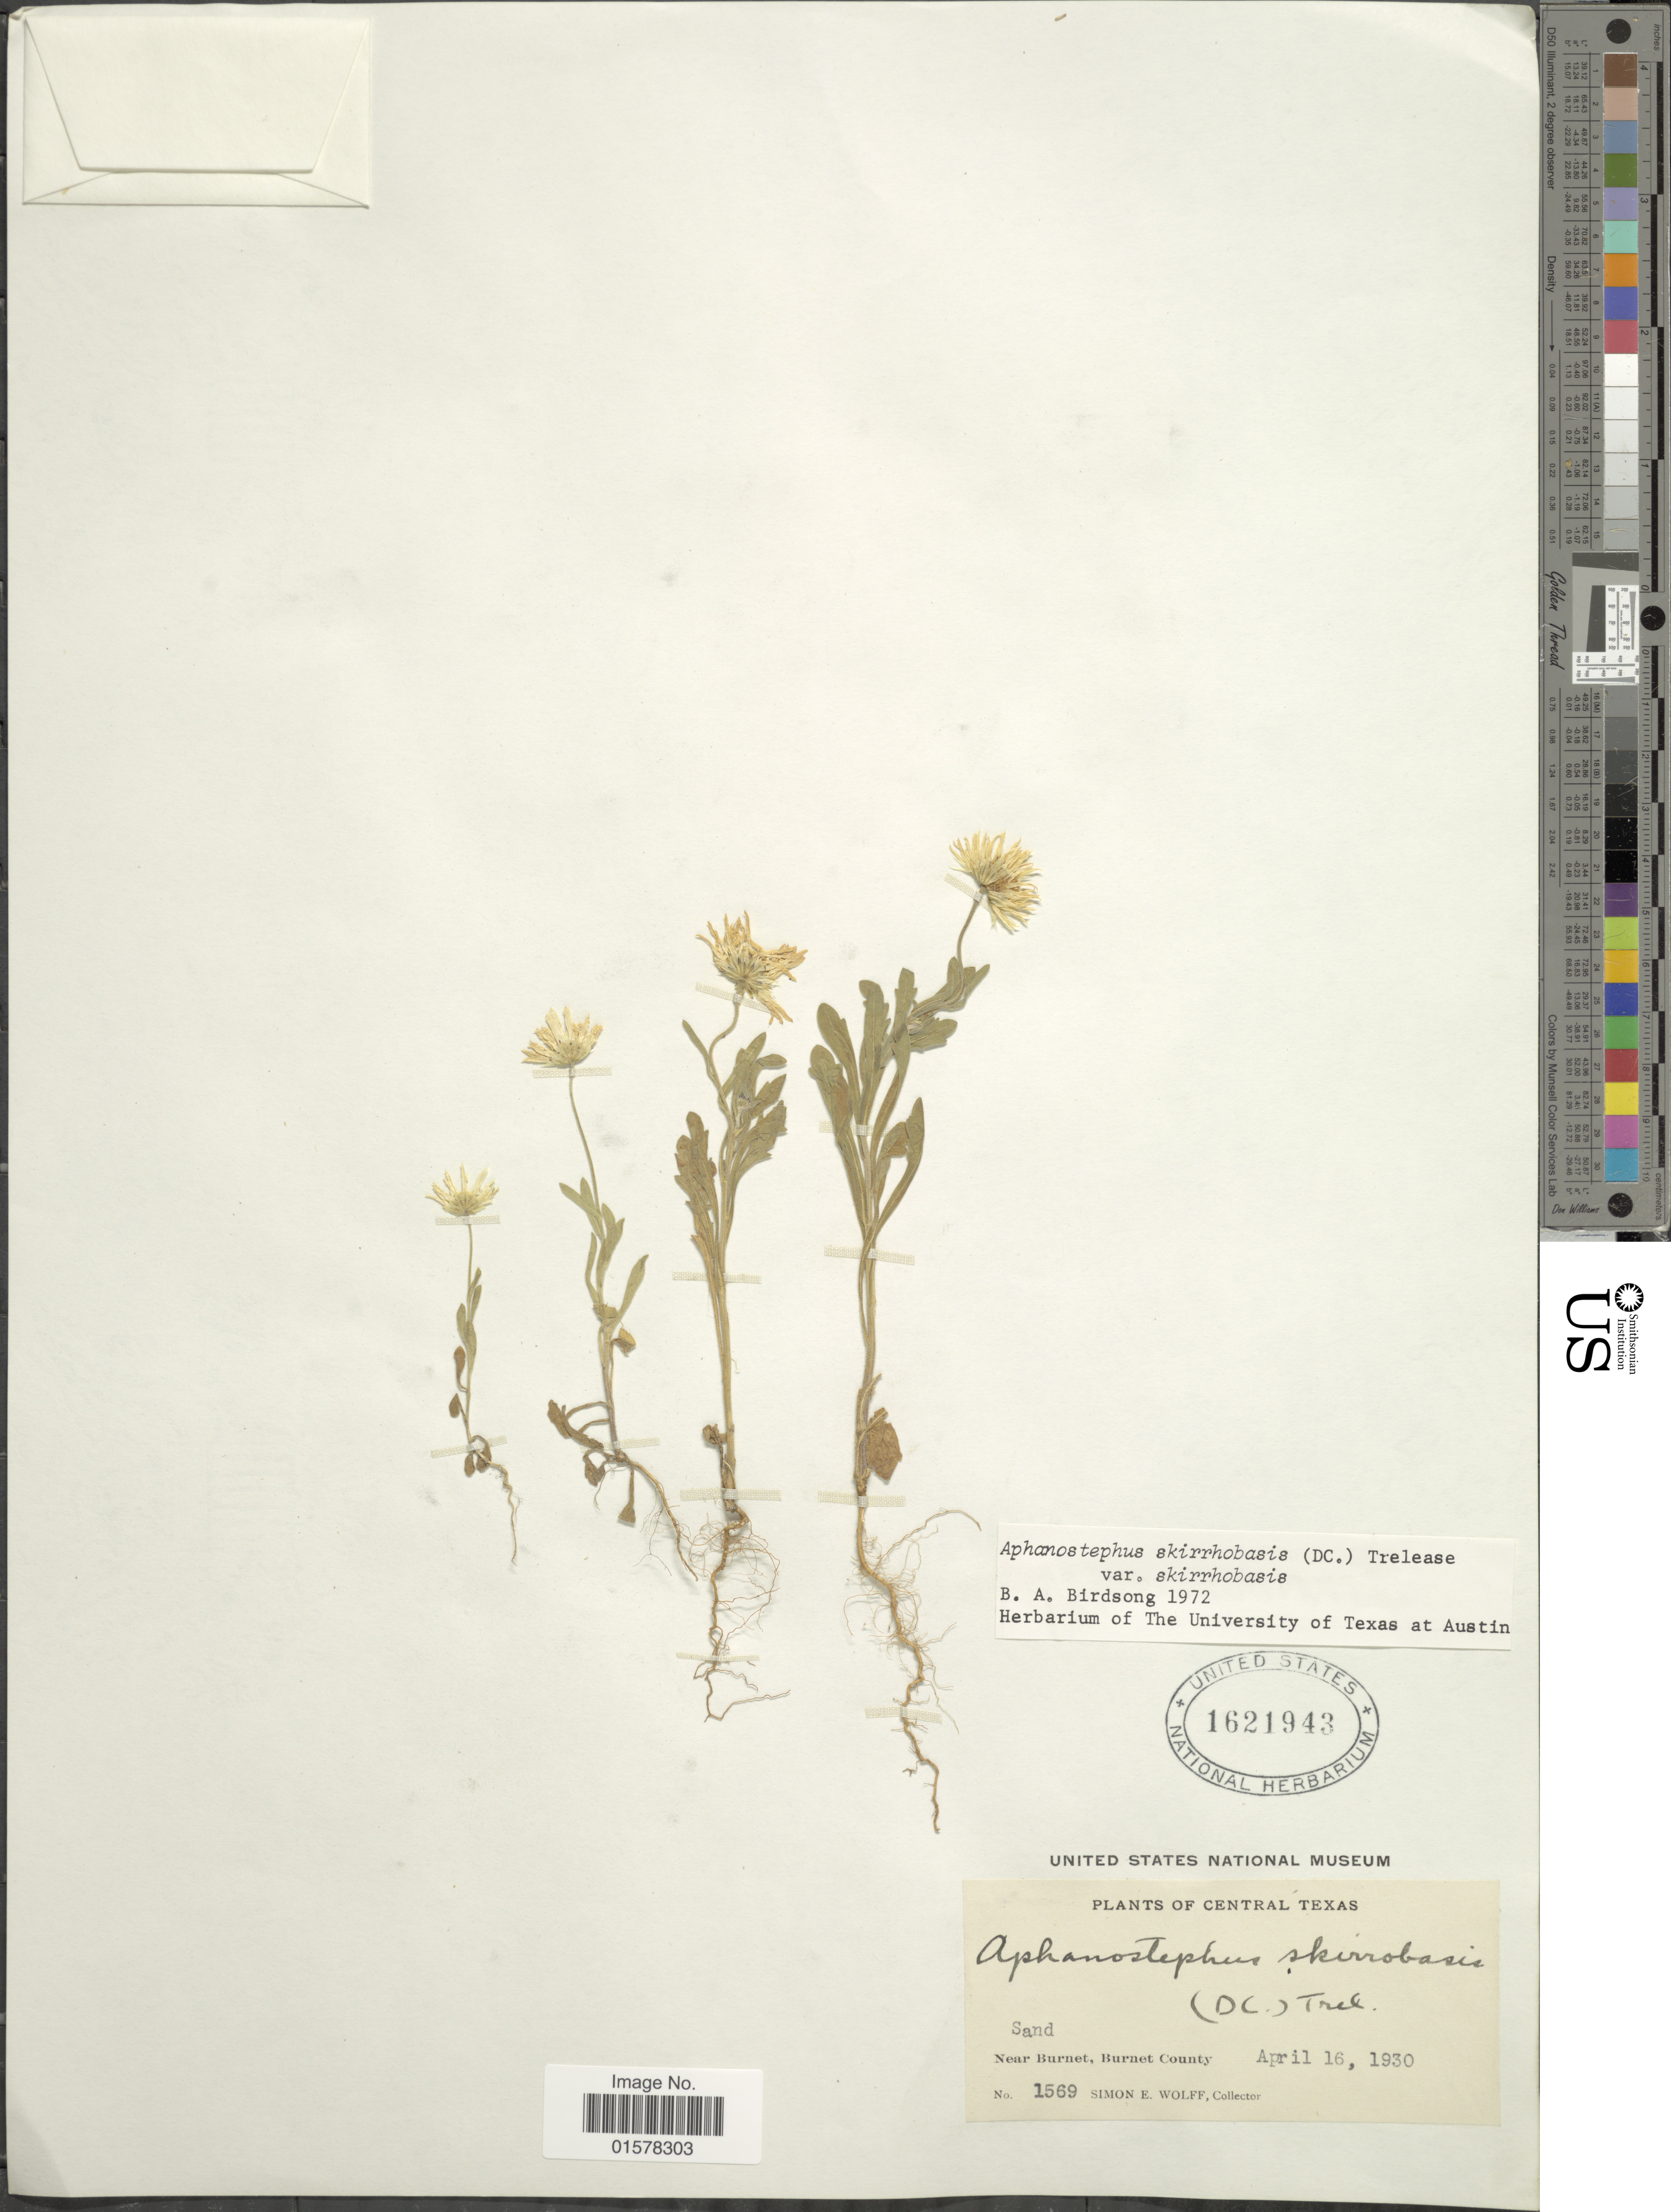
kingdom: Plantae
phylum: Tracheophyta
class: Magnoliopsida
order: Asterales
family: Asteraceae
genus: Aphanostephus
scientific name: Aphanostephus skirrhobasis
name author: (DC.) Trel. ex Coville & Branner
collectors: S. E. Wolff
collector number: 1569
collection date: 1930-04-16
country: United States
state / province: Texas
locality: Central Texas. Near Burnet, Burnet County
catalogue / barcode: US 1621943